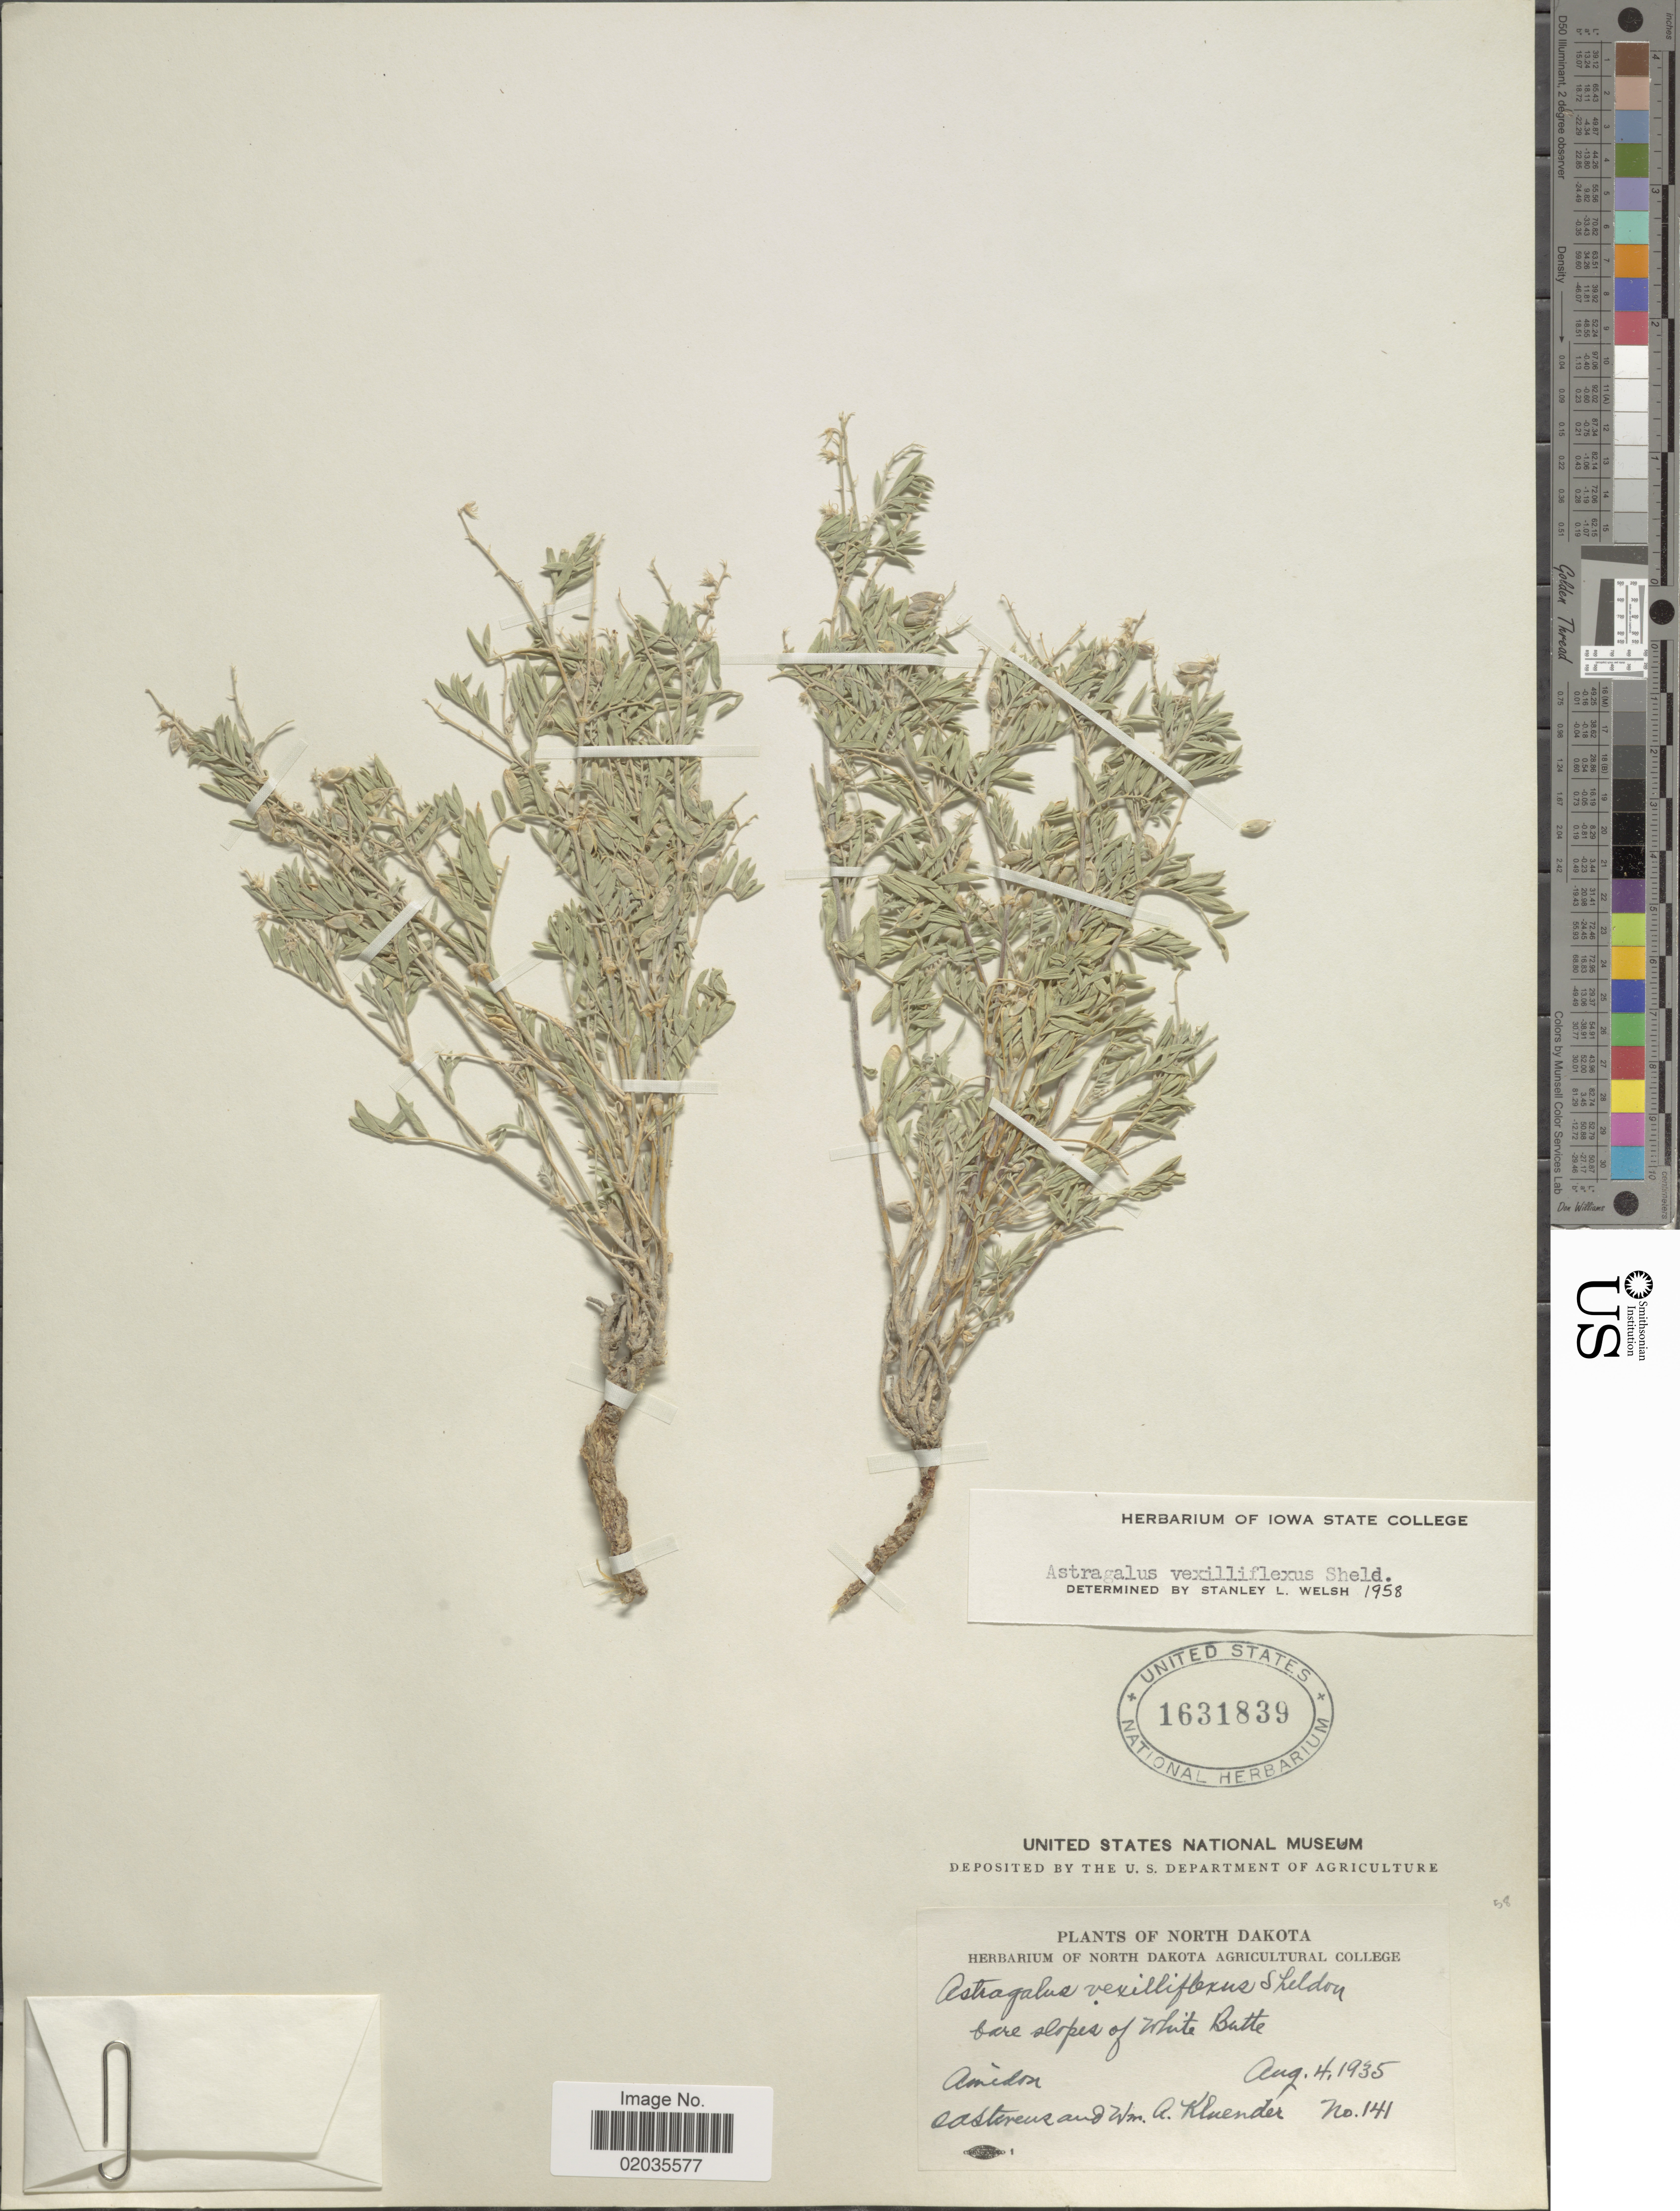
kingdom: Plantae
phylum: Tracheophyta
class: Magnoliopsida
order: Fabales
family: Fabaceae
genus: Astragalus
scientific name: Astragalus vexilliflexus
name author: E. Sheld.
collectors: O. A. Stevens & W. Kluender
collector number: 141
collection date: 1935-08-04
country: United States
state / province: North Dakota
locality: Amidon, bare slopes of White Butte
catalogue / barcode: US 1631839